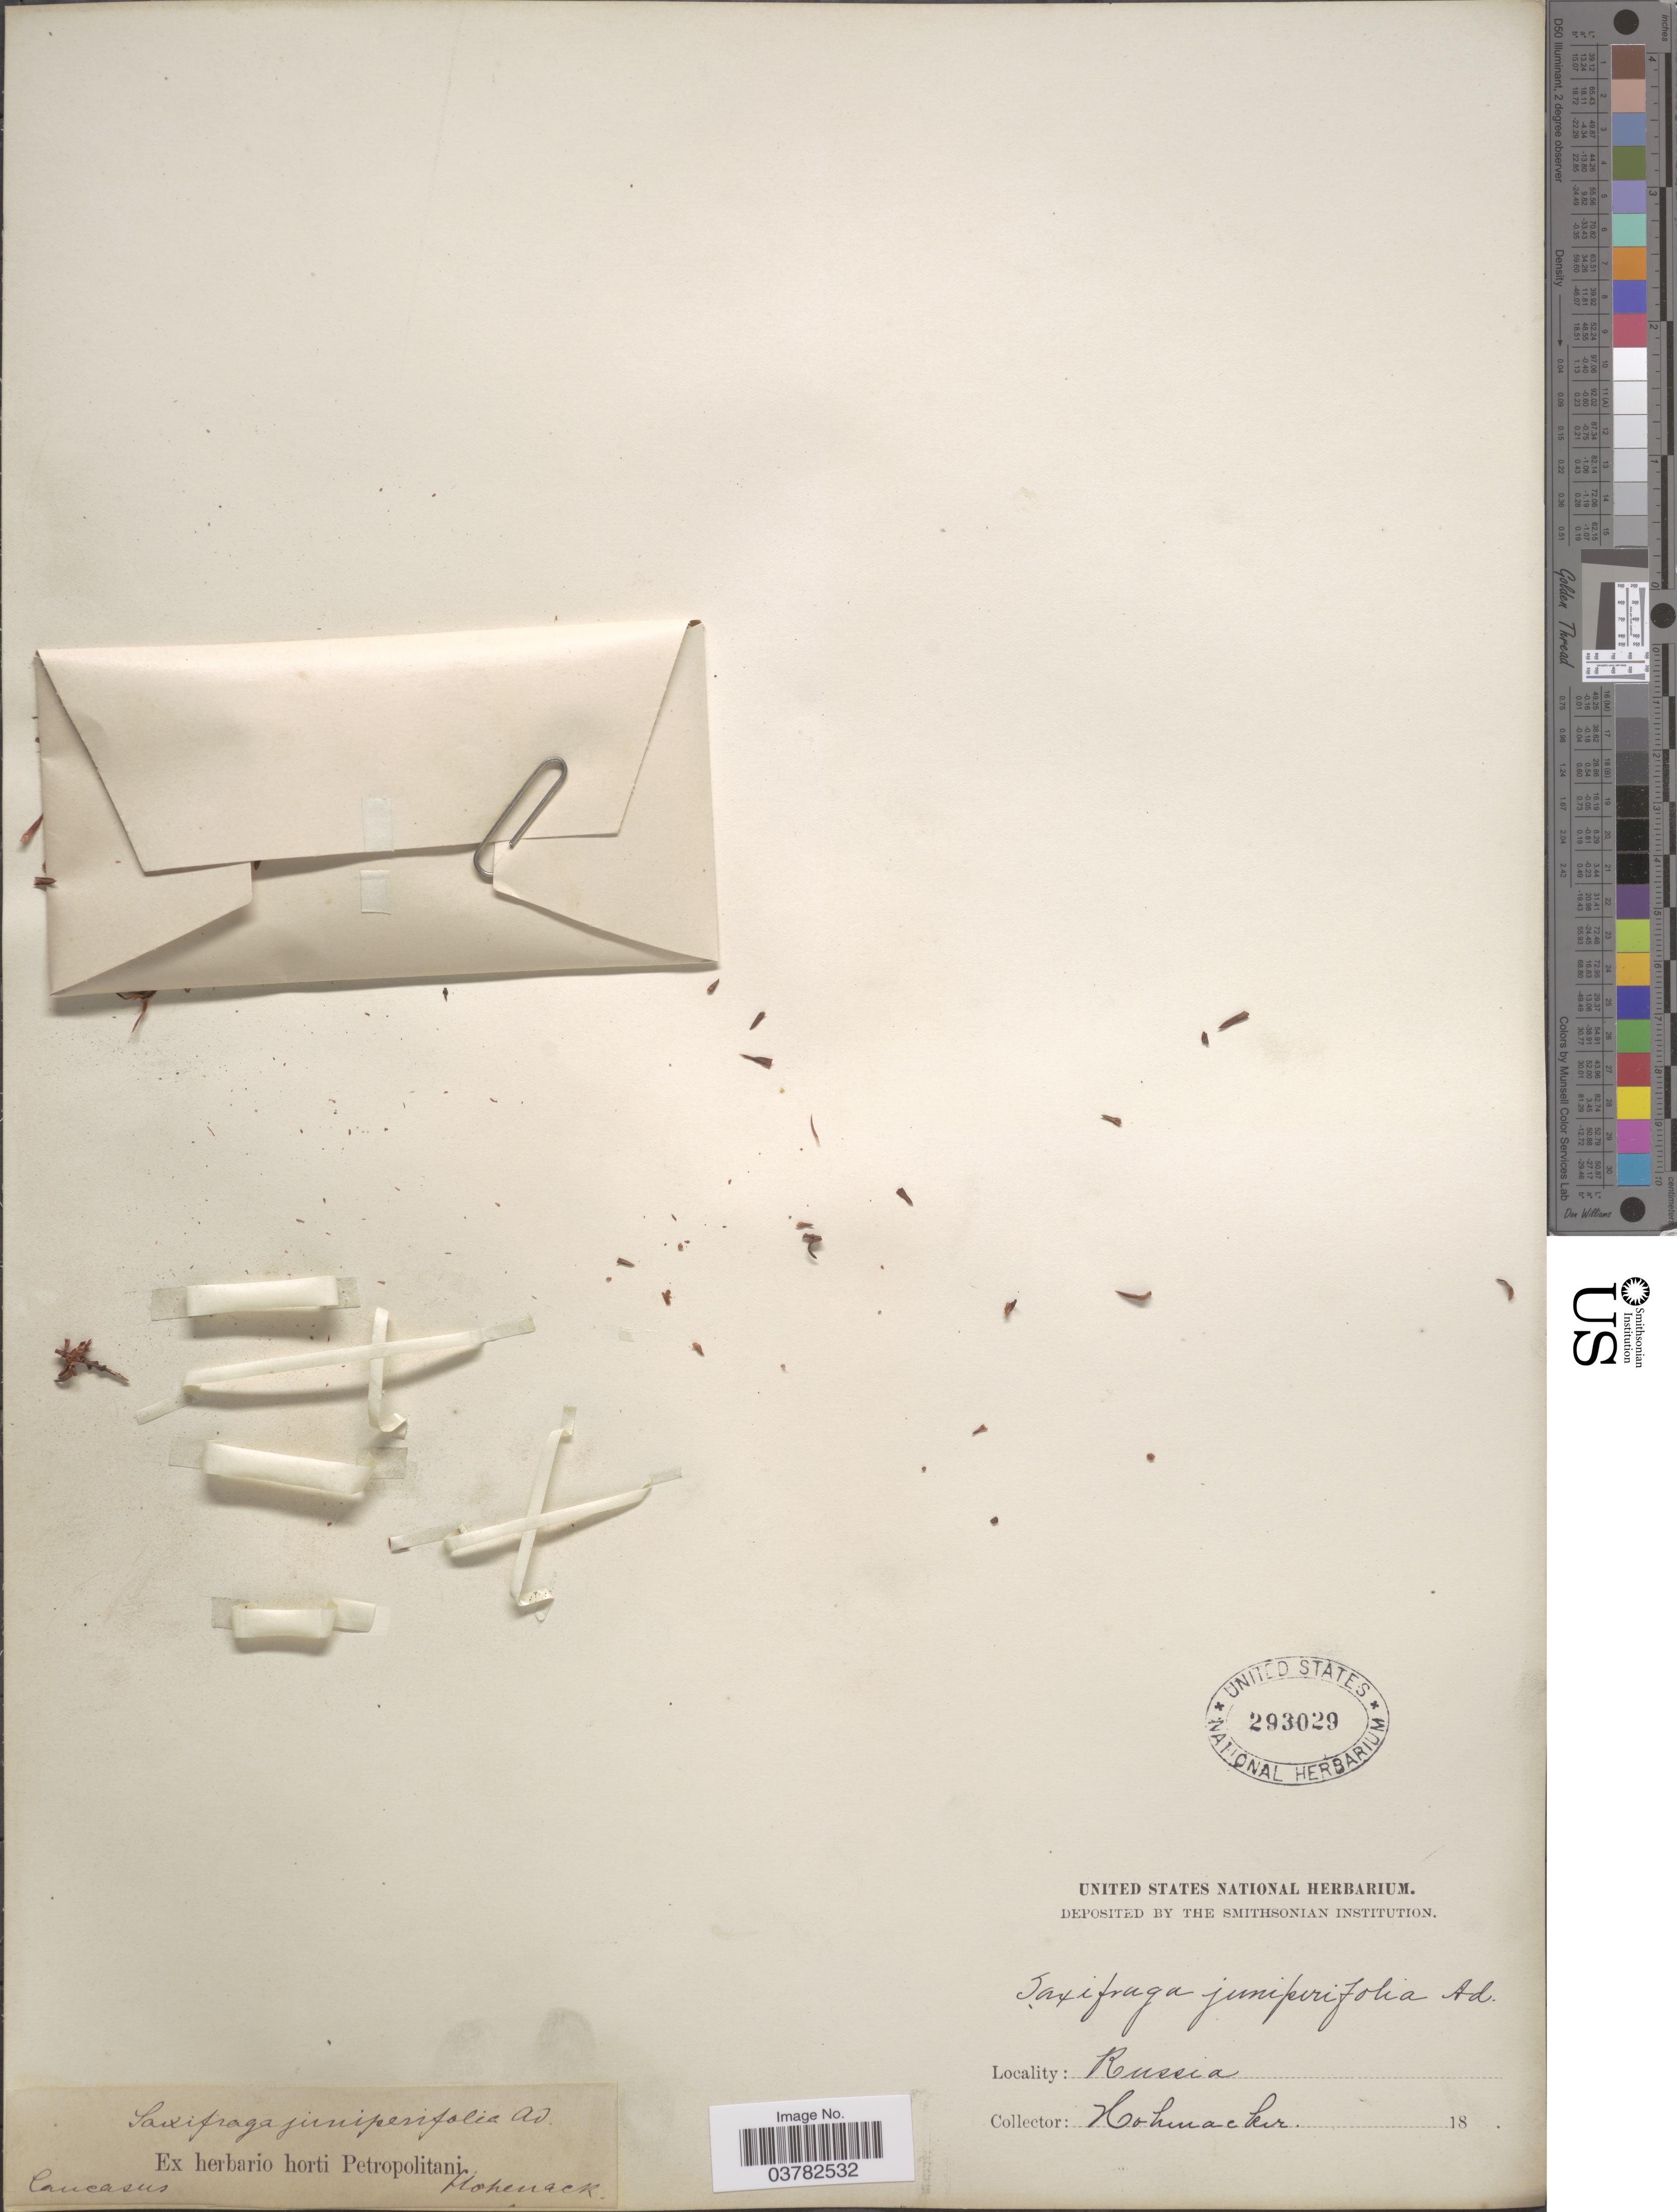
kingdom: Plantae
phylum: Tracheophyta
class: Magnoliopsida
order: Saxifragales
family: Saxifragaceae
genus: Saxifraga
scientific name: Saxifraga juniperifolia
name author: Adams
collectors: Hohenacker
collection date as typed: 18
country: Russian Federation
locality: Russia. Caucasus.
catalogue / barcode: US 293029